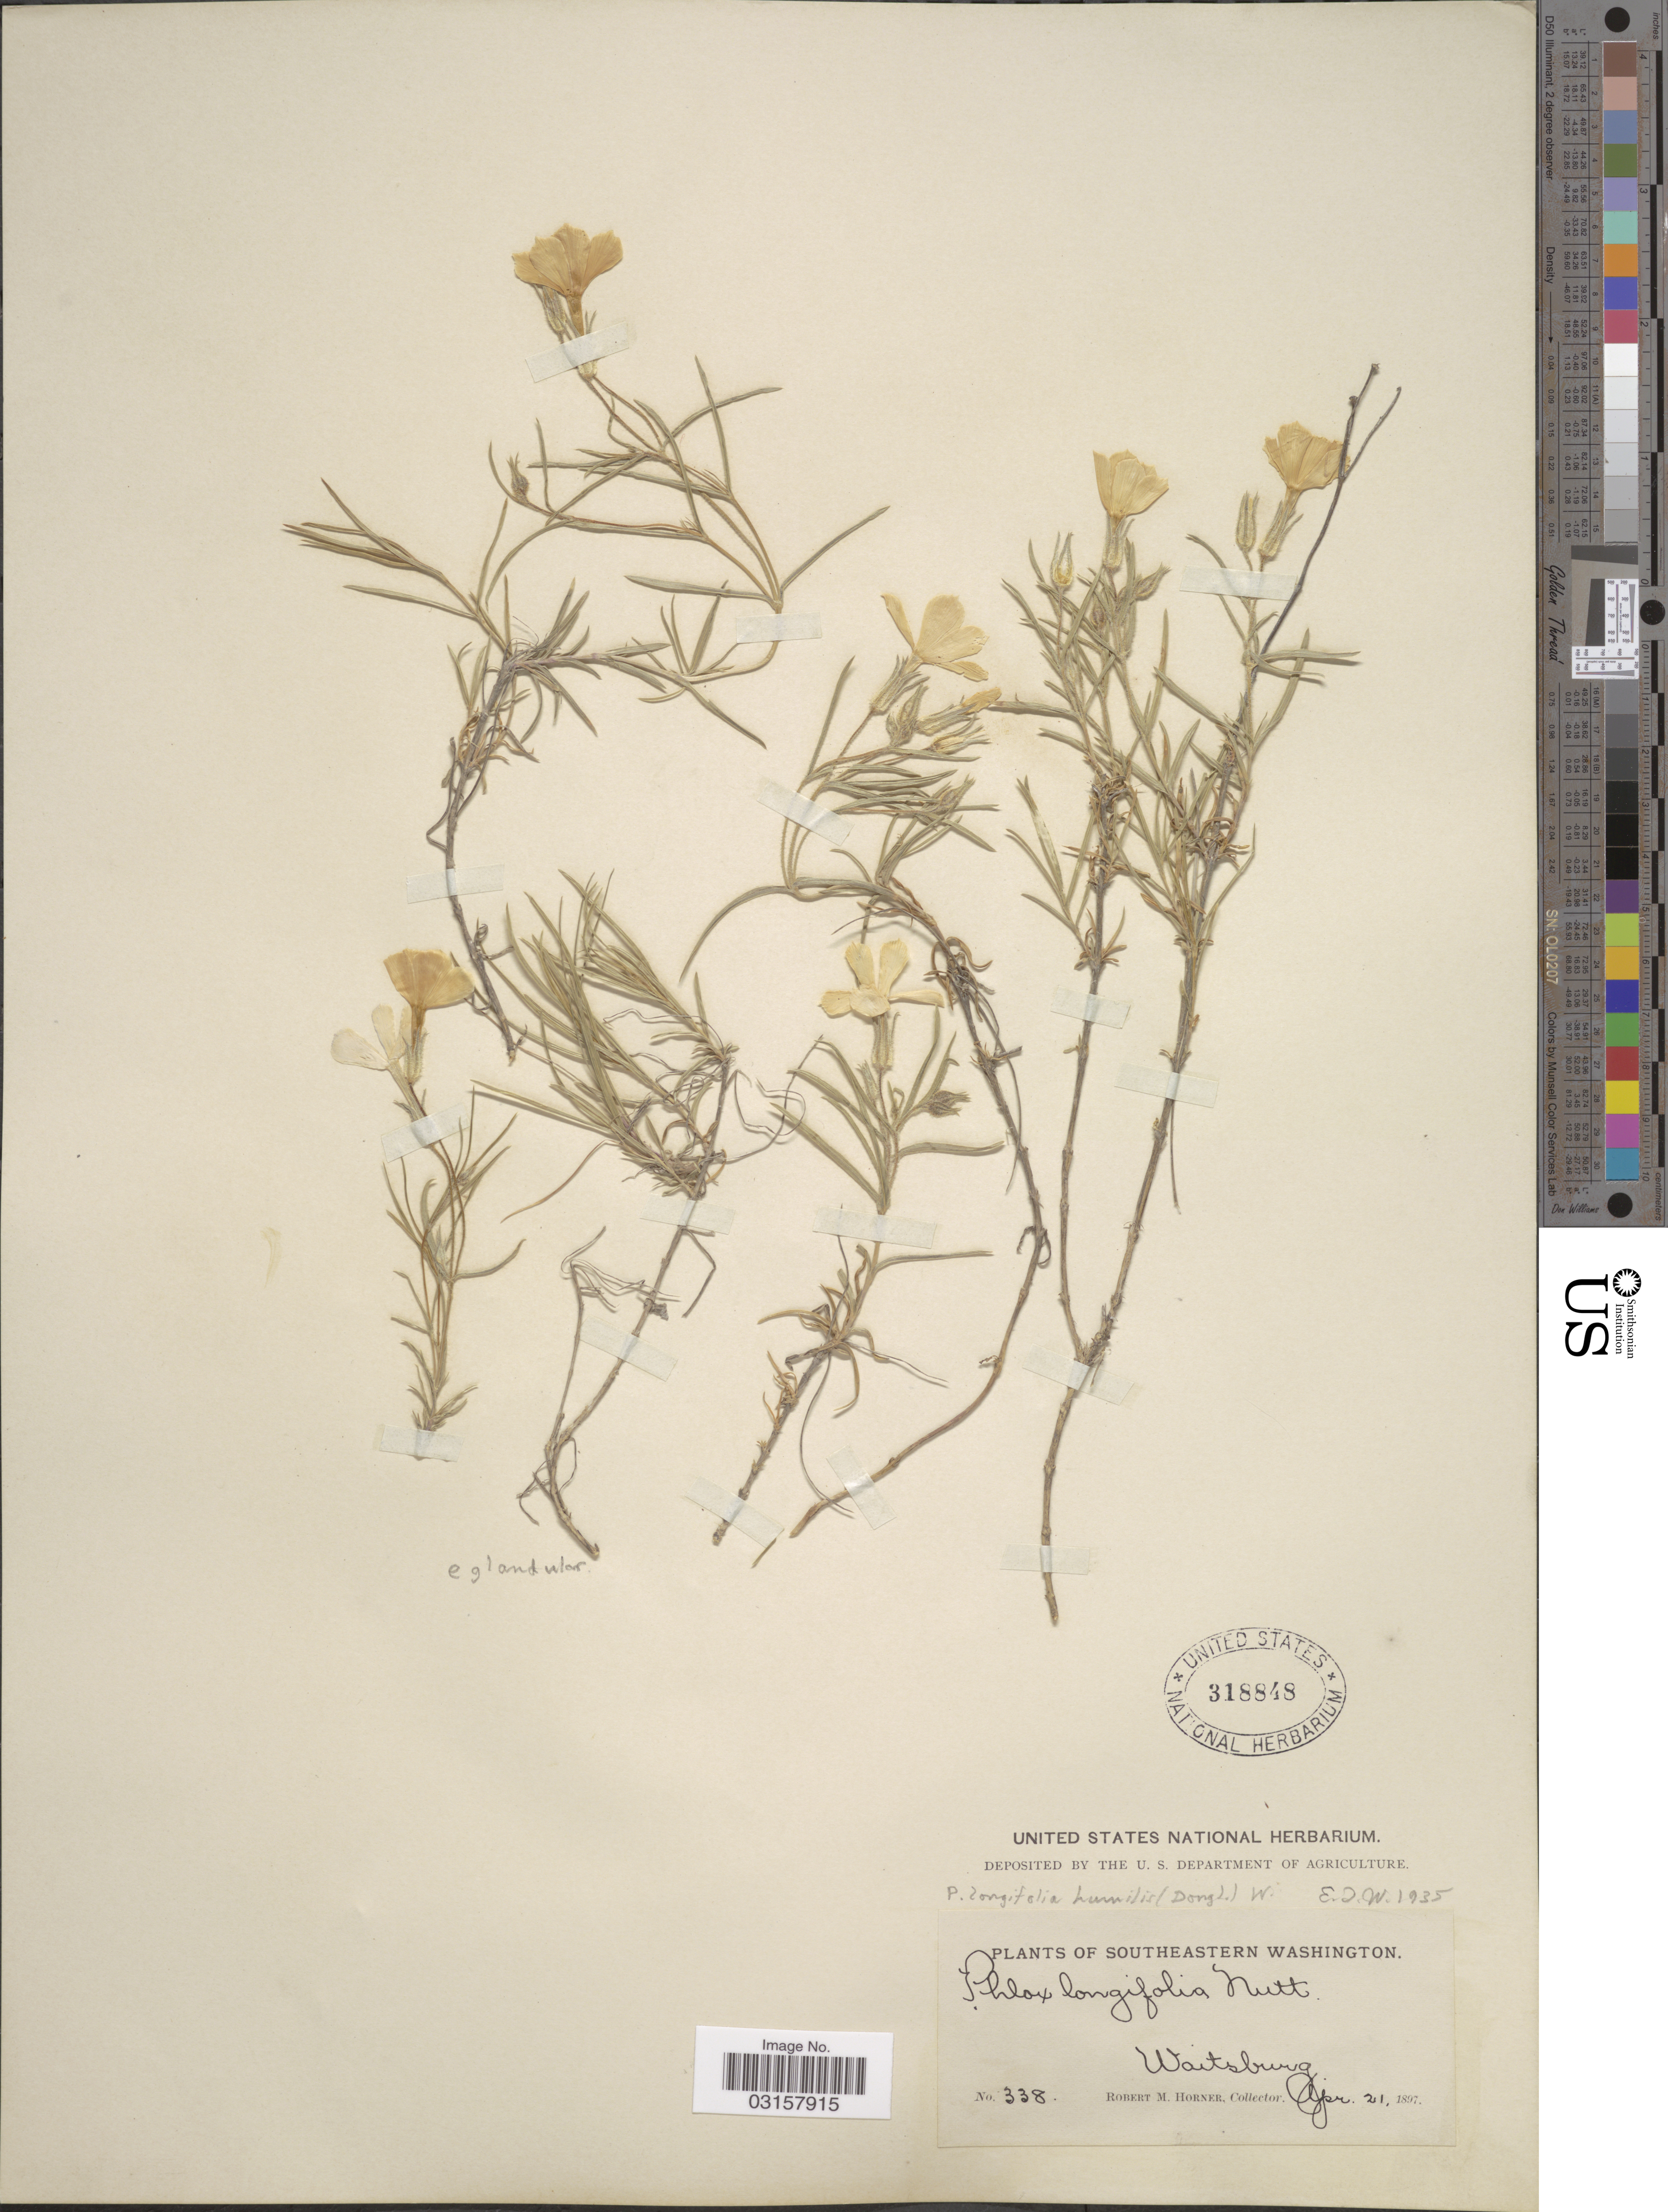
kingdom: Plantae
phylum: Tracheophyta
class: Magnoliopsida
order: Ericales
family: Polemoniaceae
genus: Phlox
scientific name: Phlox longifolia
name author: Nutt.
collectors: R. Horner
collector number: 338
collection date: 1897-04-21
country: United States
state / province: Washington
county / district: Walla Walla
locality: Southeastern Washington. Waitsburg.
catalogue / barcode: US 318848